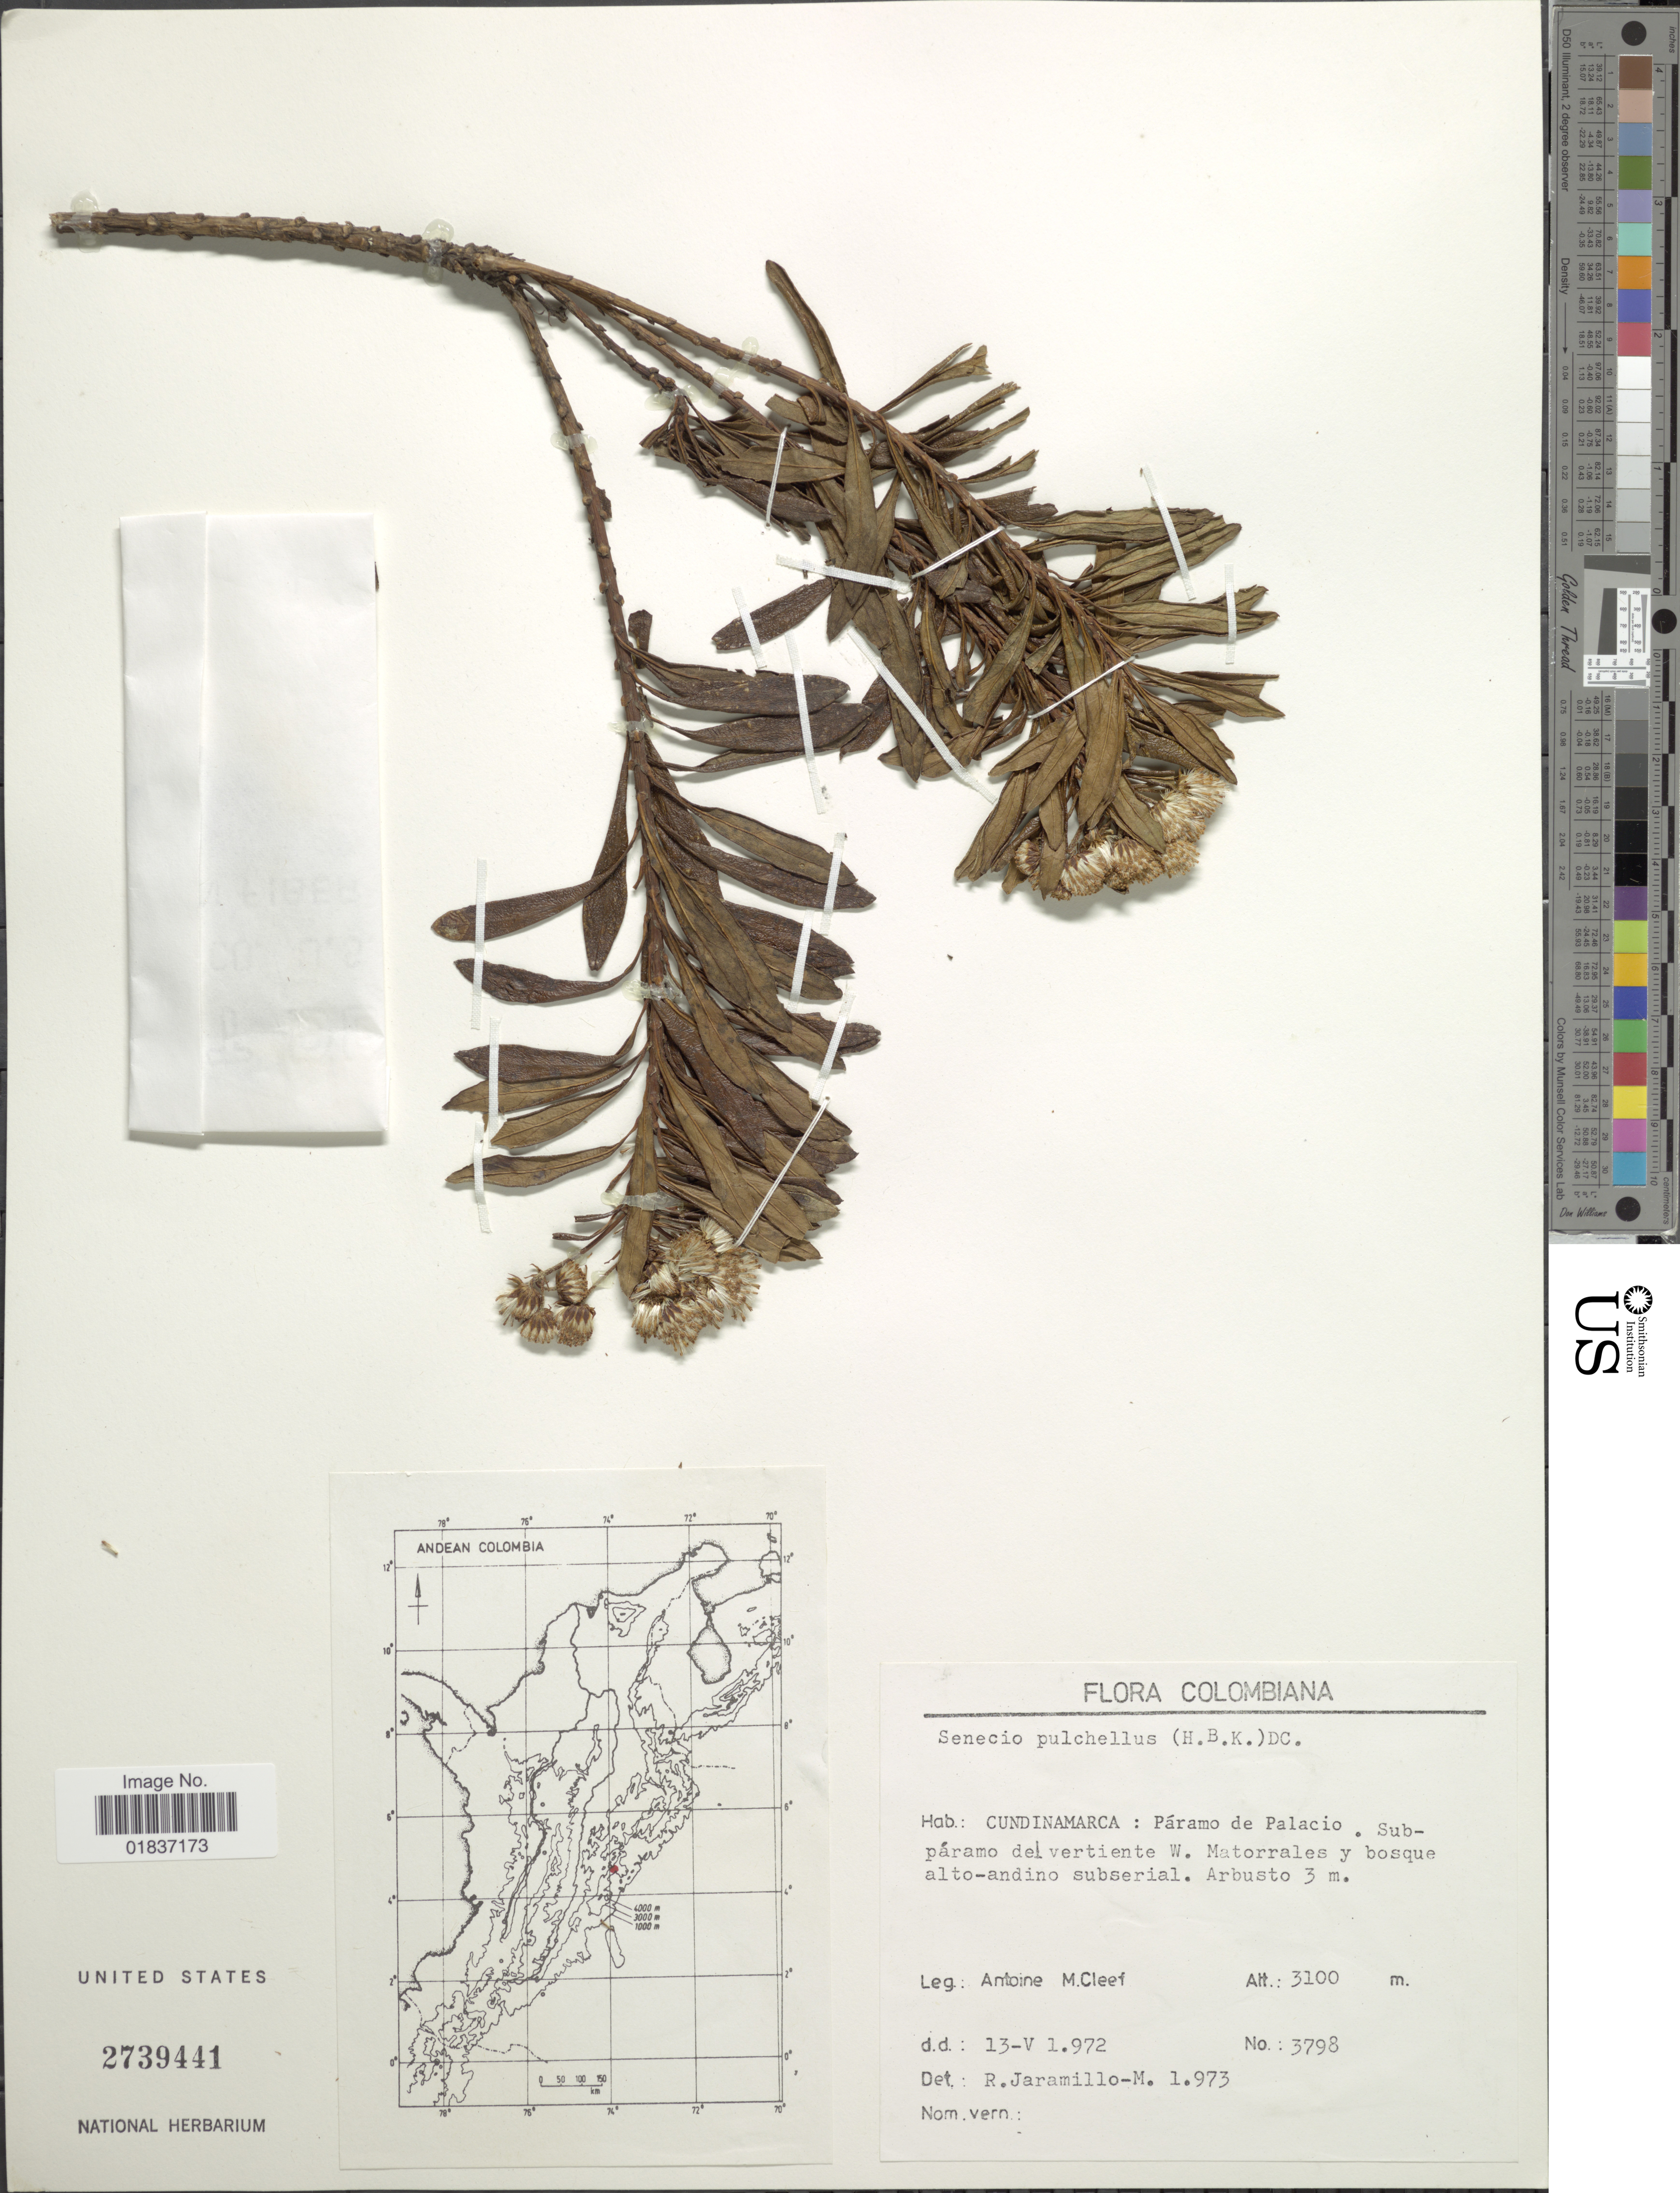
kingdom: Plantae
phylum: Tracheophyta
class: Magnoliopsida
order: Asterales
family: Asteraceae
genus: Monticalia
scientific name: Monticalia pulchella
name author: (Kunth) C. Jeffrey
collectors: A. M. Cleef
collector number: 3798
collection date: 1972-05-13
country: Colombia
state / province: Cundinamarca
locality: Cundinamarca: Paramo de Palacio. paramo del vertiente W. Matorrales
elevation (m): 3100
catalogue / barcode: US 2739441